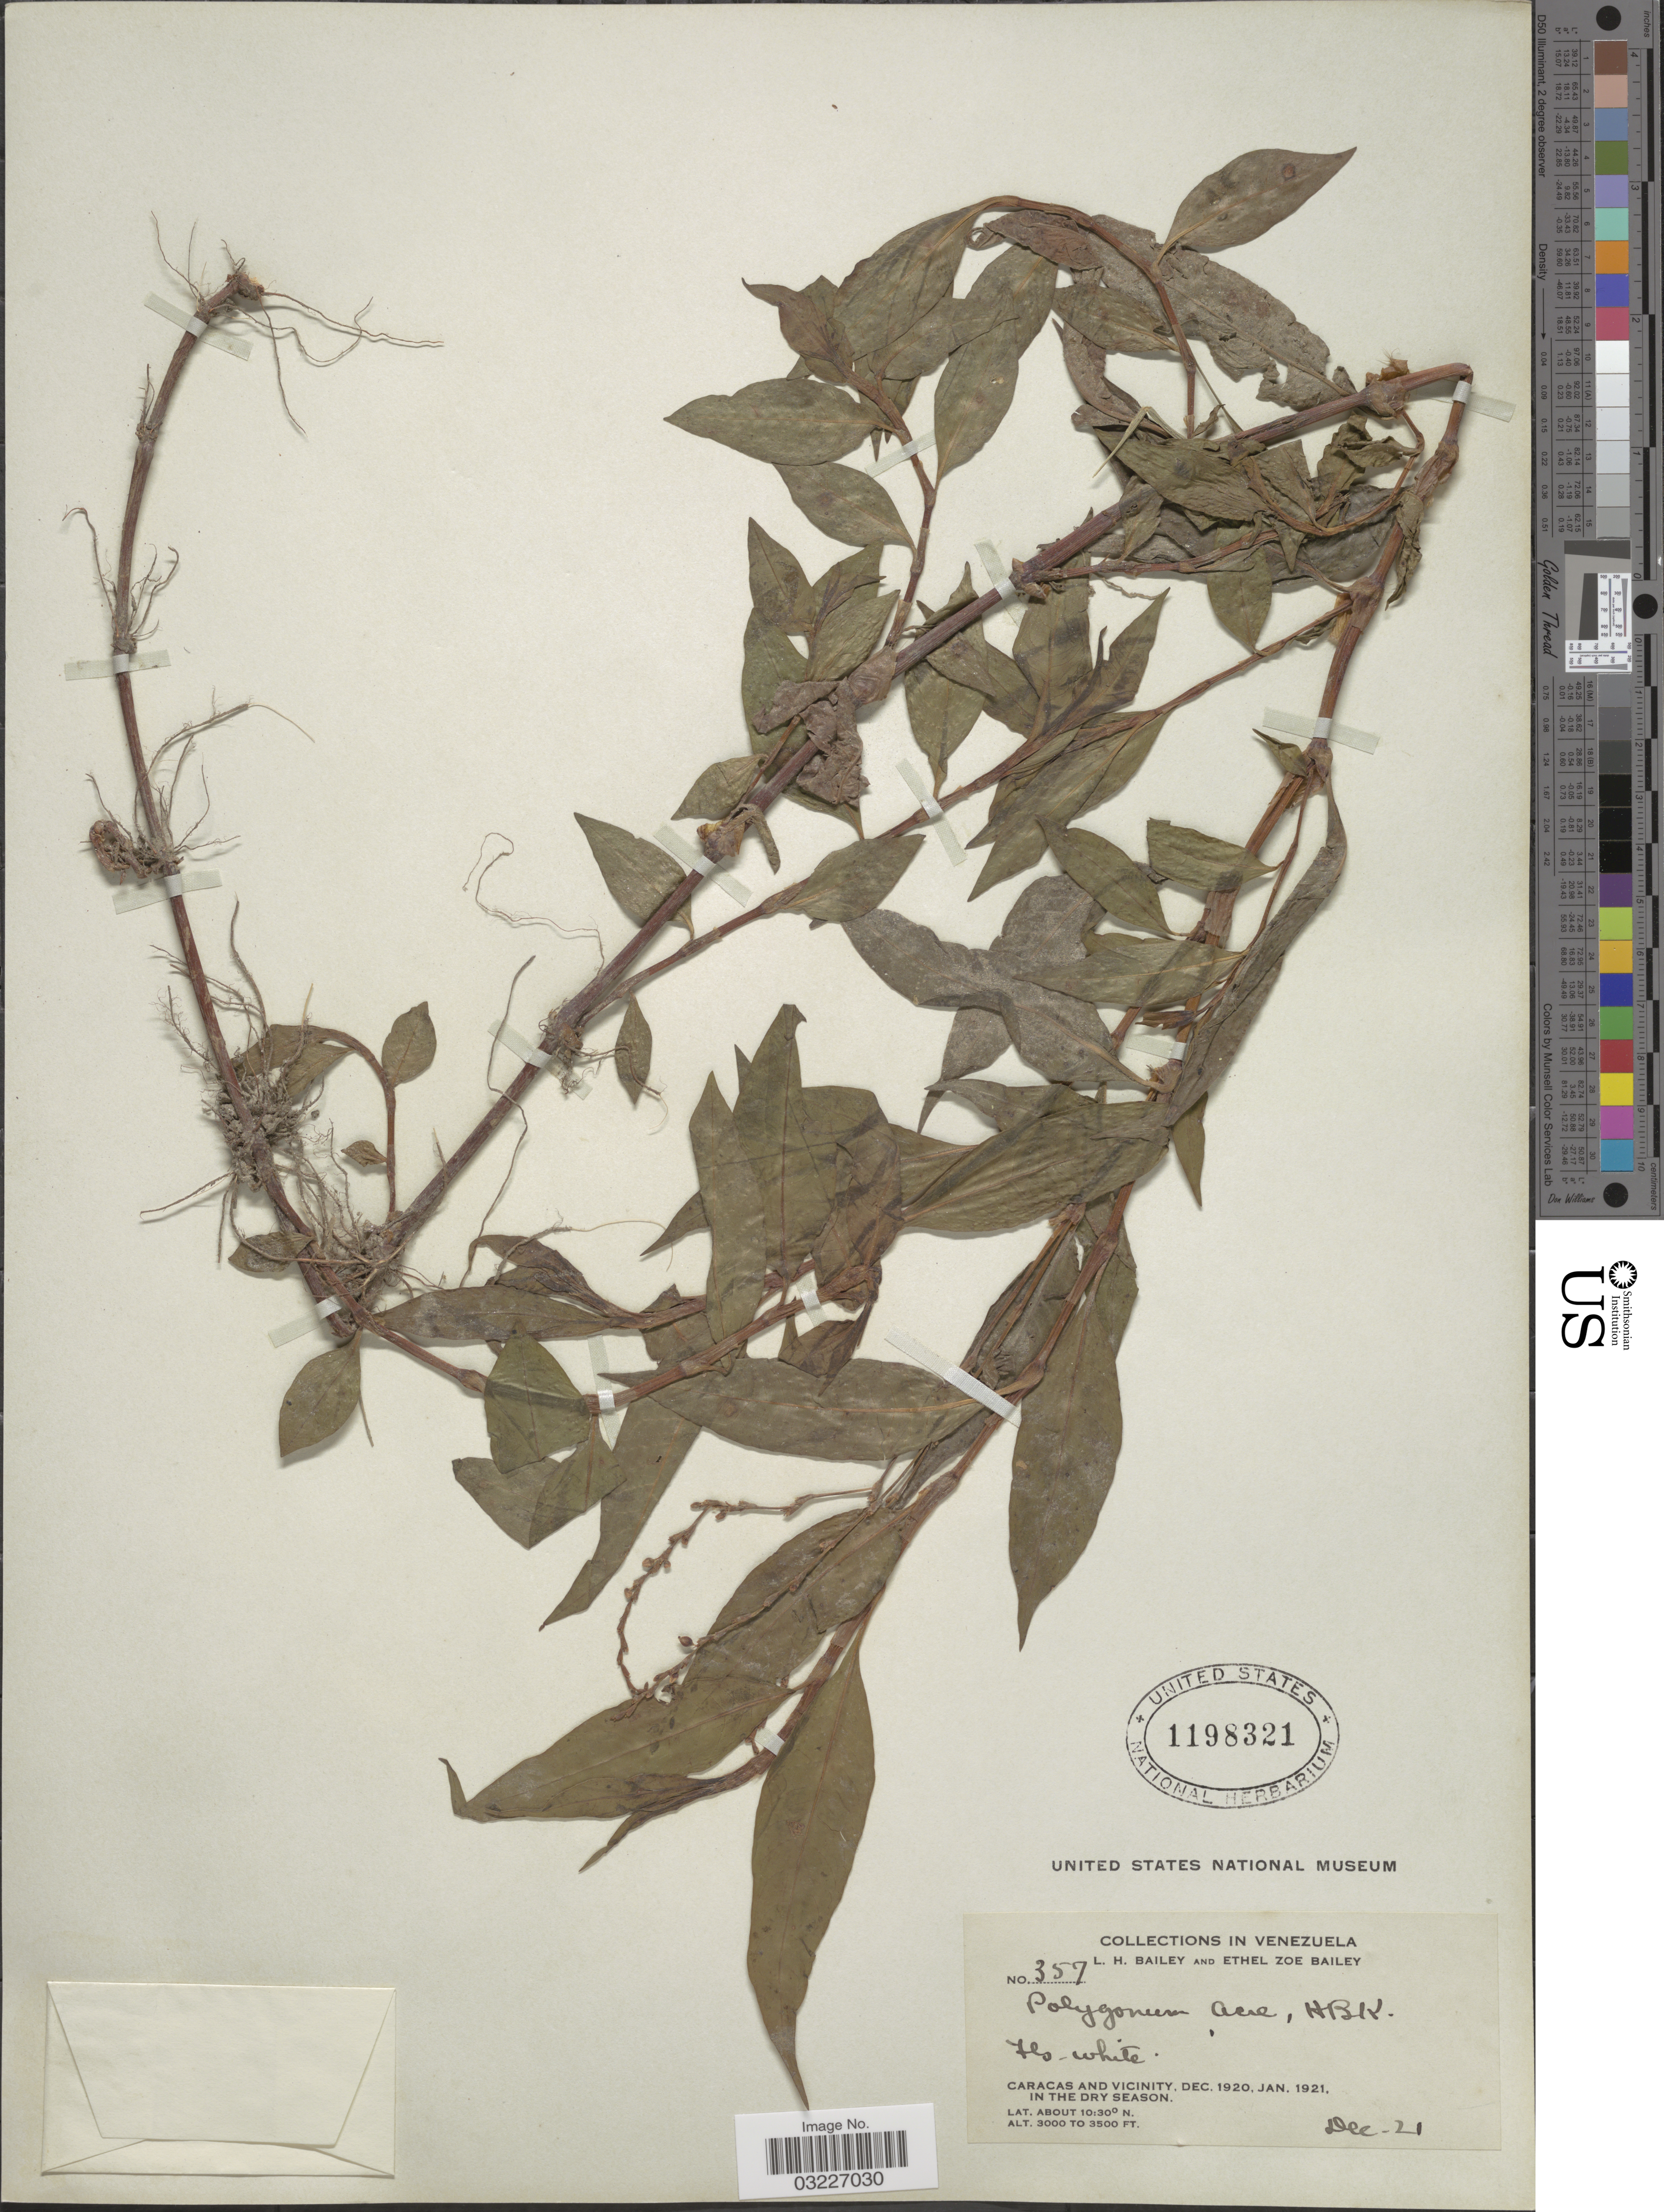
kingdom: Plantae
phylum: Tracheophyta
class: Magnoliopsida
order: Caryophyllales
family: Polygonaceae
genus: Polygonum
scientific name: Polygonum opelousanum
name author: Riddell ex Small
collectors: L. H. Bailey & E. Z. Bailey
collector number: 357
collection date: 1920-12-21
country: Venezuela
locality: Caracas and vicinity.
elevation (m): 914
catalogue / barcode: US 1198321